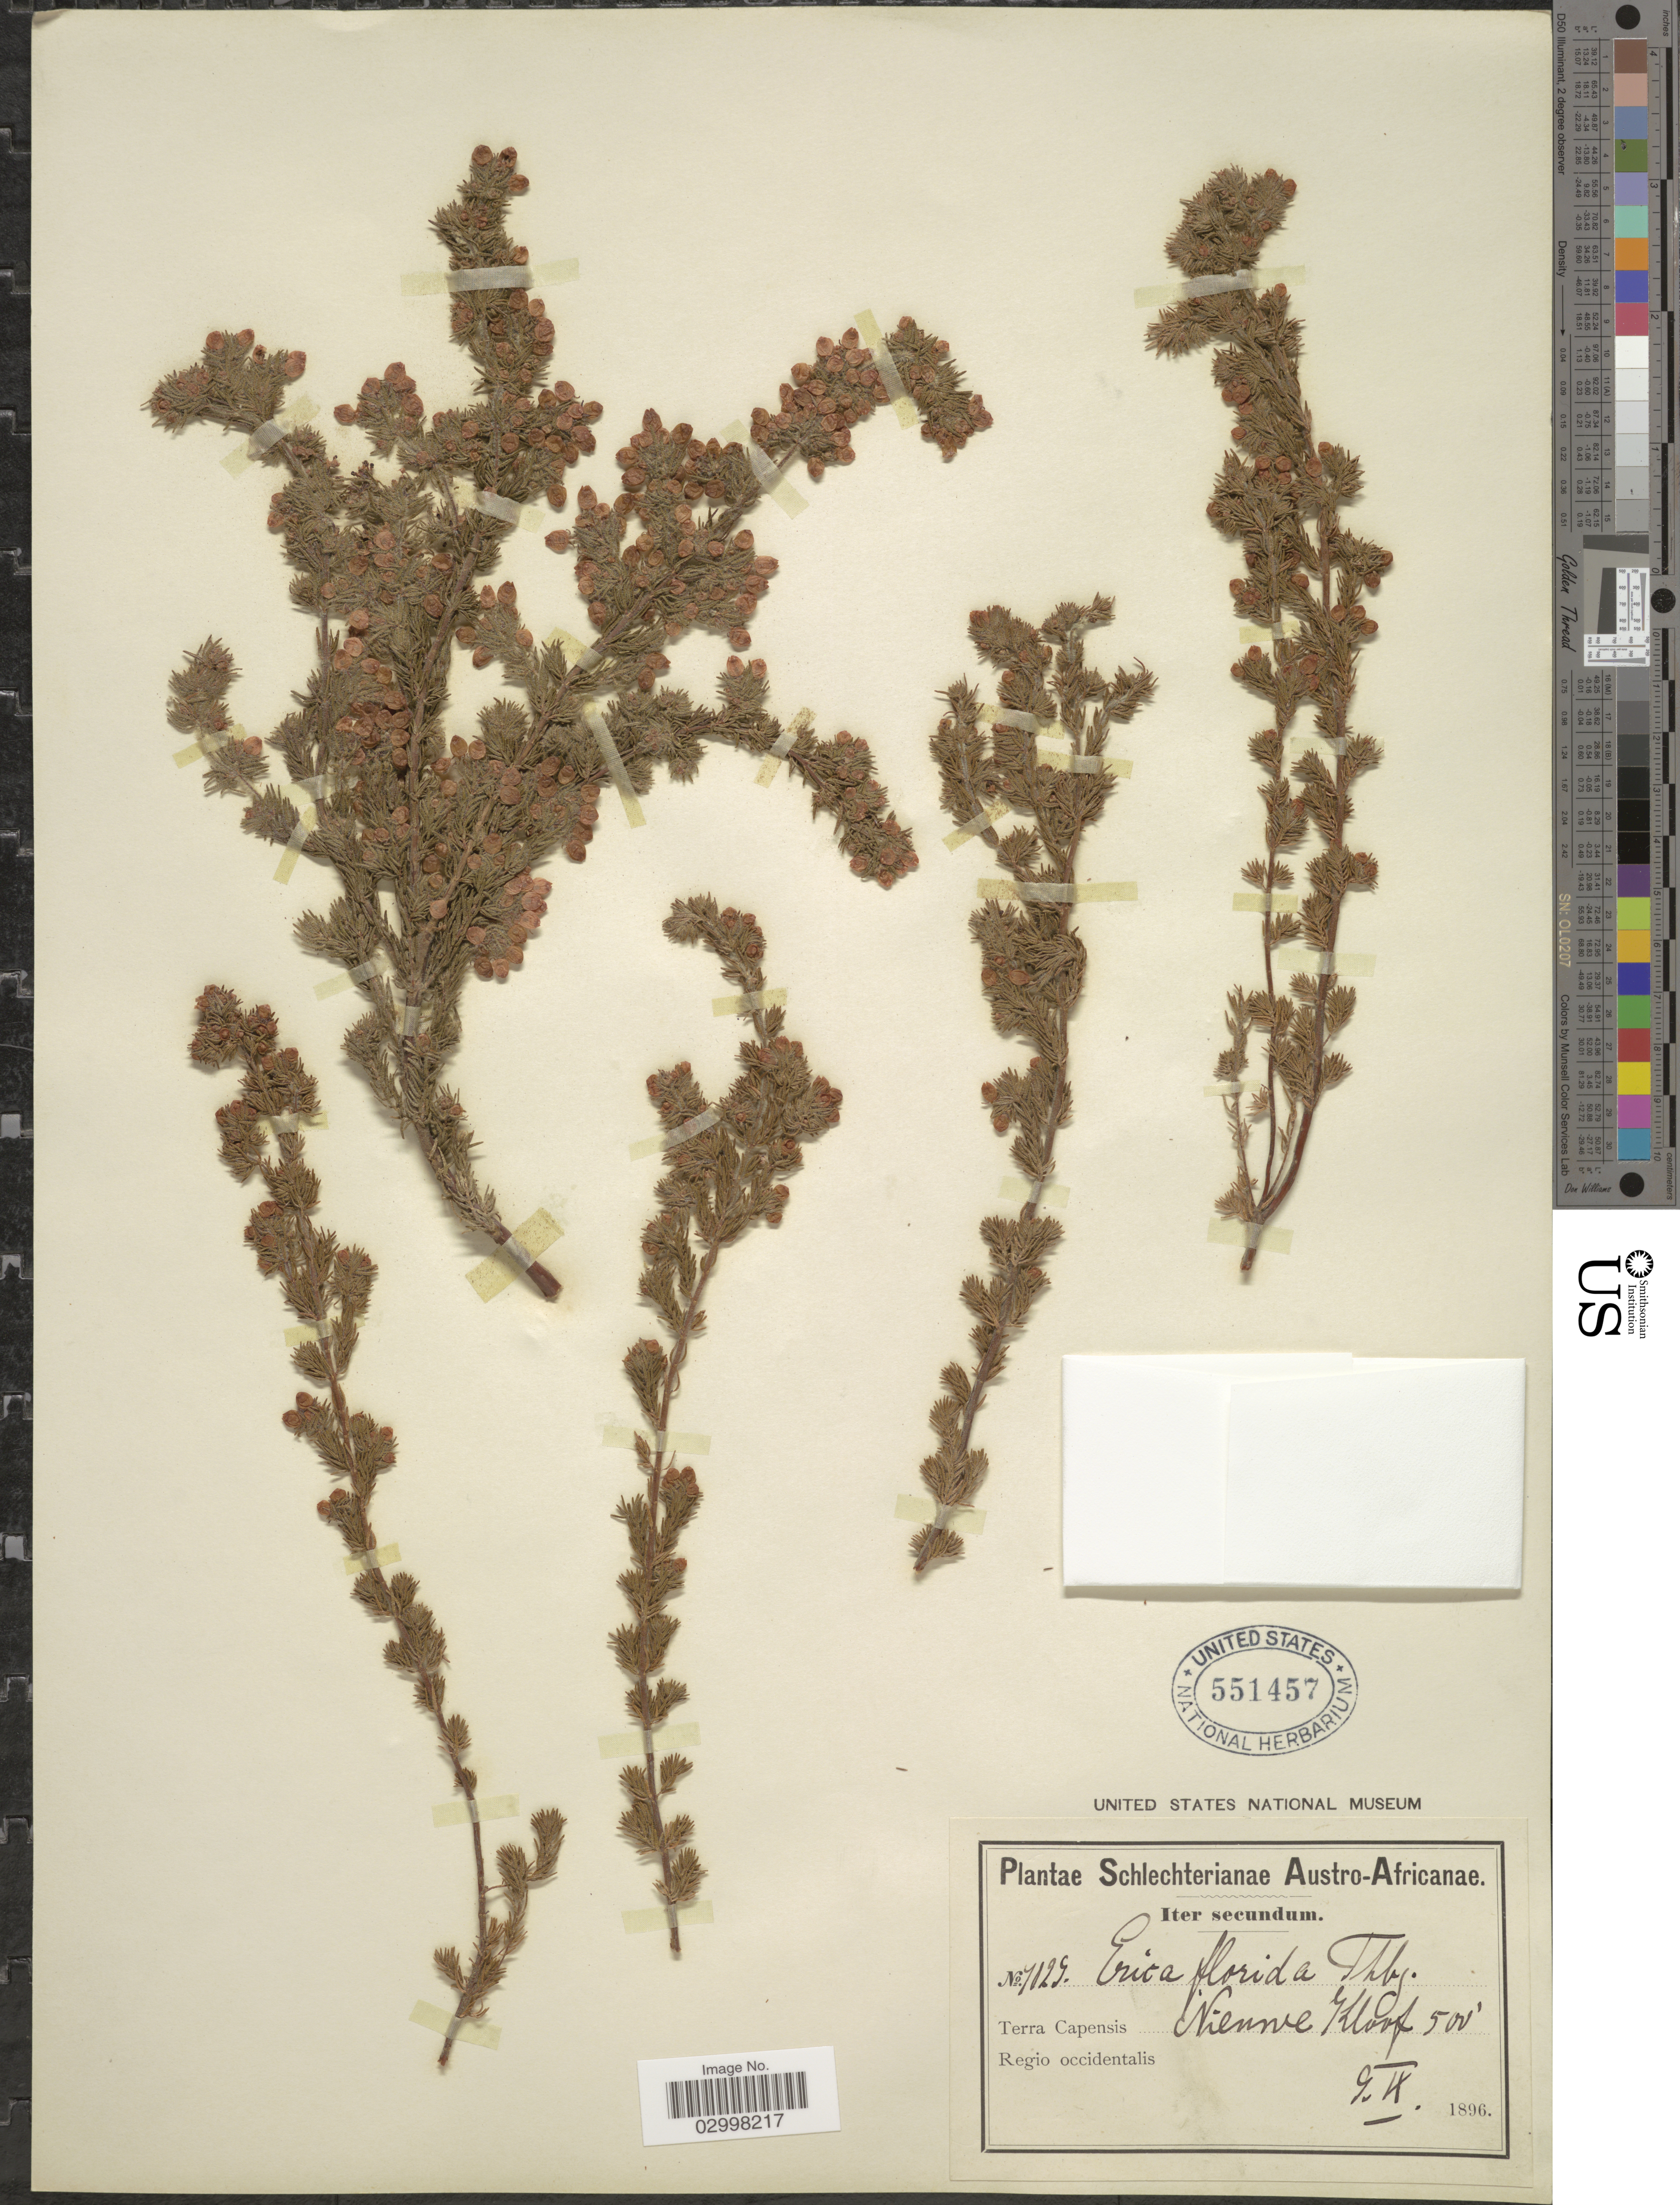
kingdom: Plantae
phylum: Tracheophyta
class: Magnoliopsida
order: Ericales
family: Ericaceae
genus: Erica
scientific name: Erica florida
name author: Thunb.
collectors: Schlechter, --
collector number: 7029*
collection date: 1896-09-09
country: South Africa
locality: Austro-Africanae. Terra Capensis. Nieuwe Kloof. Regio occidentalis.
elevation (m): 152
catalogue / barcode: US 551457